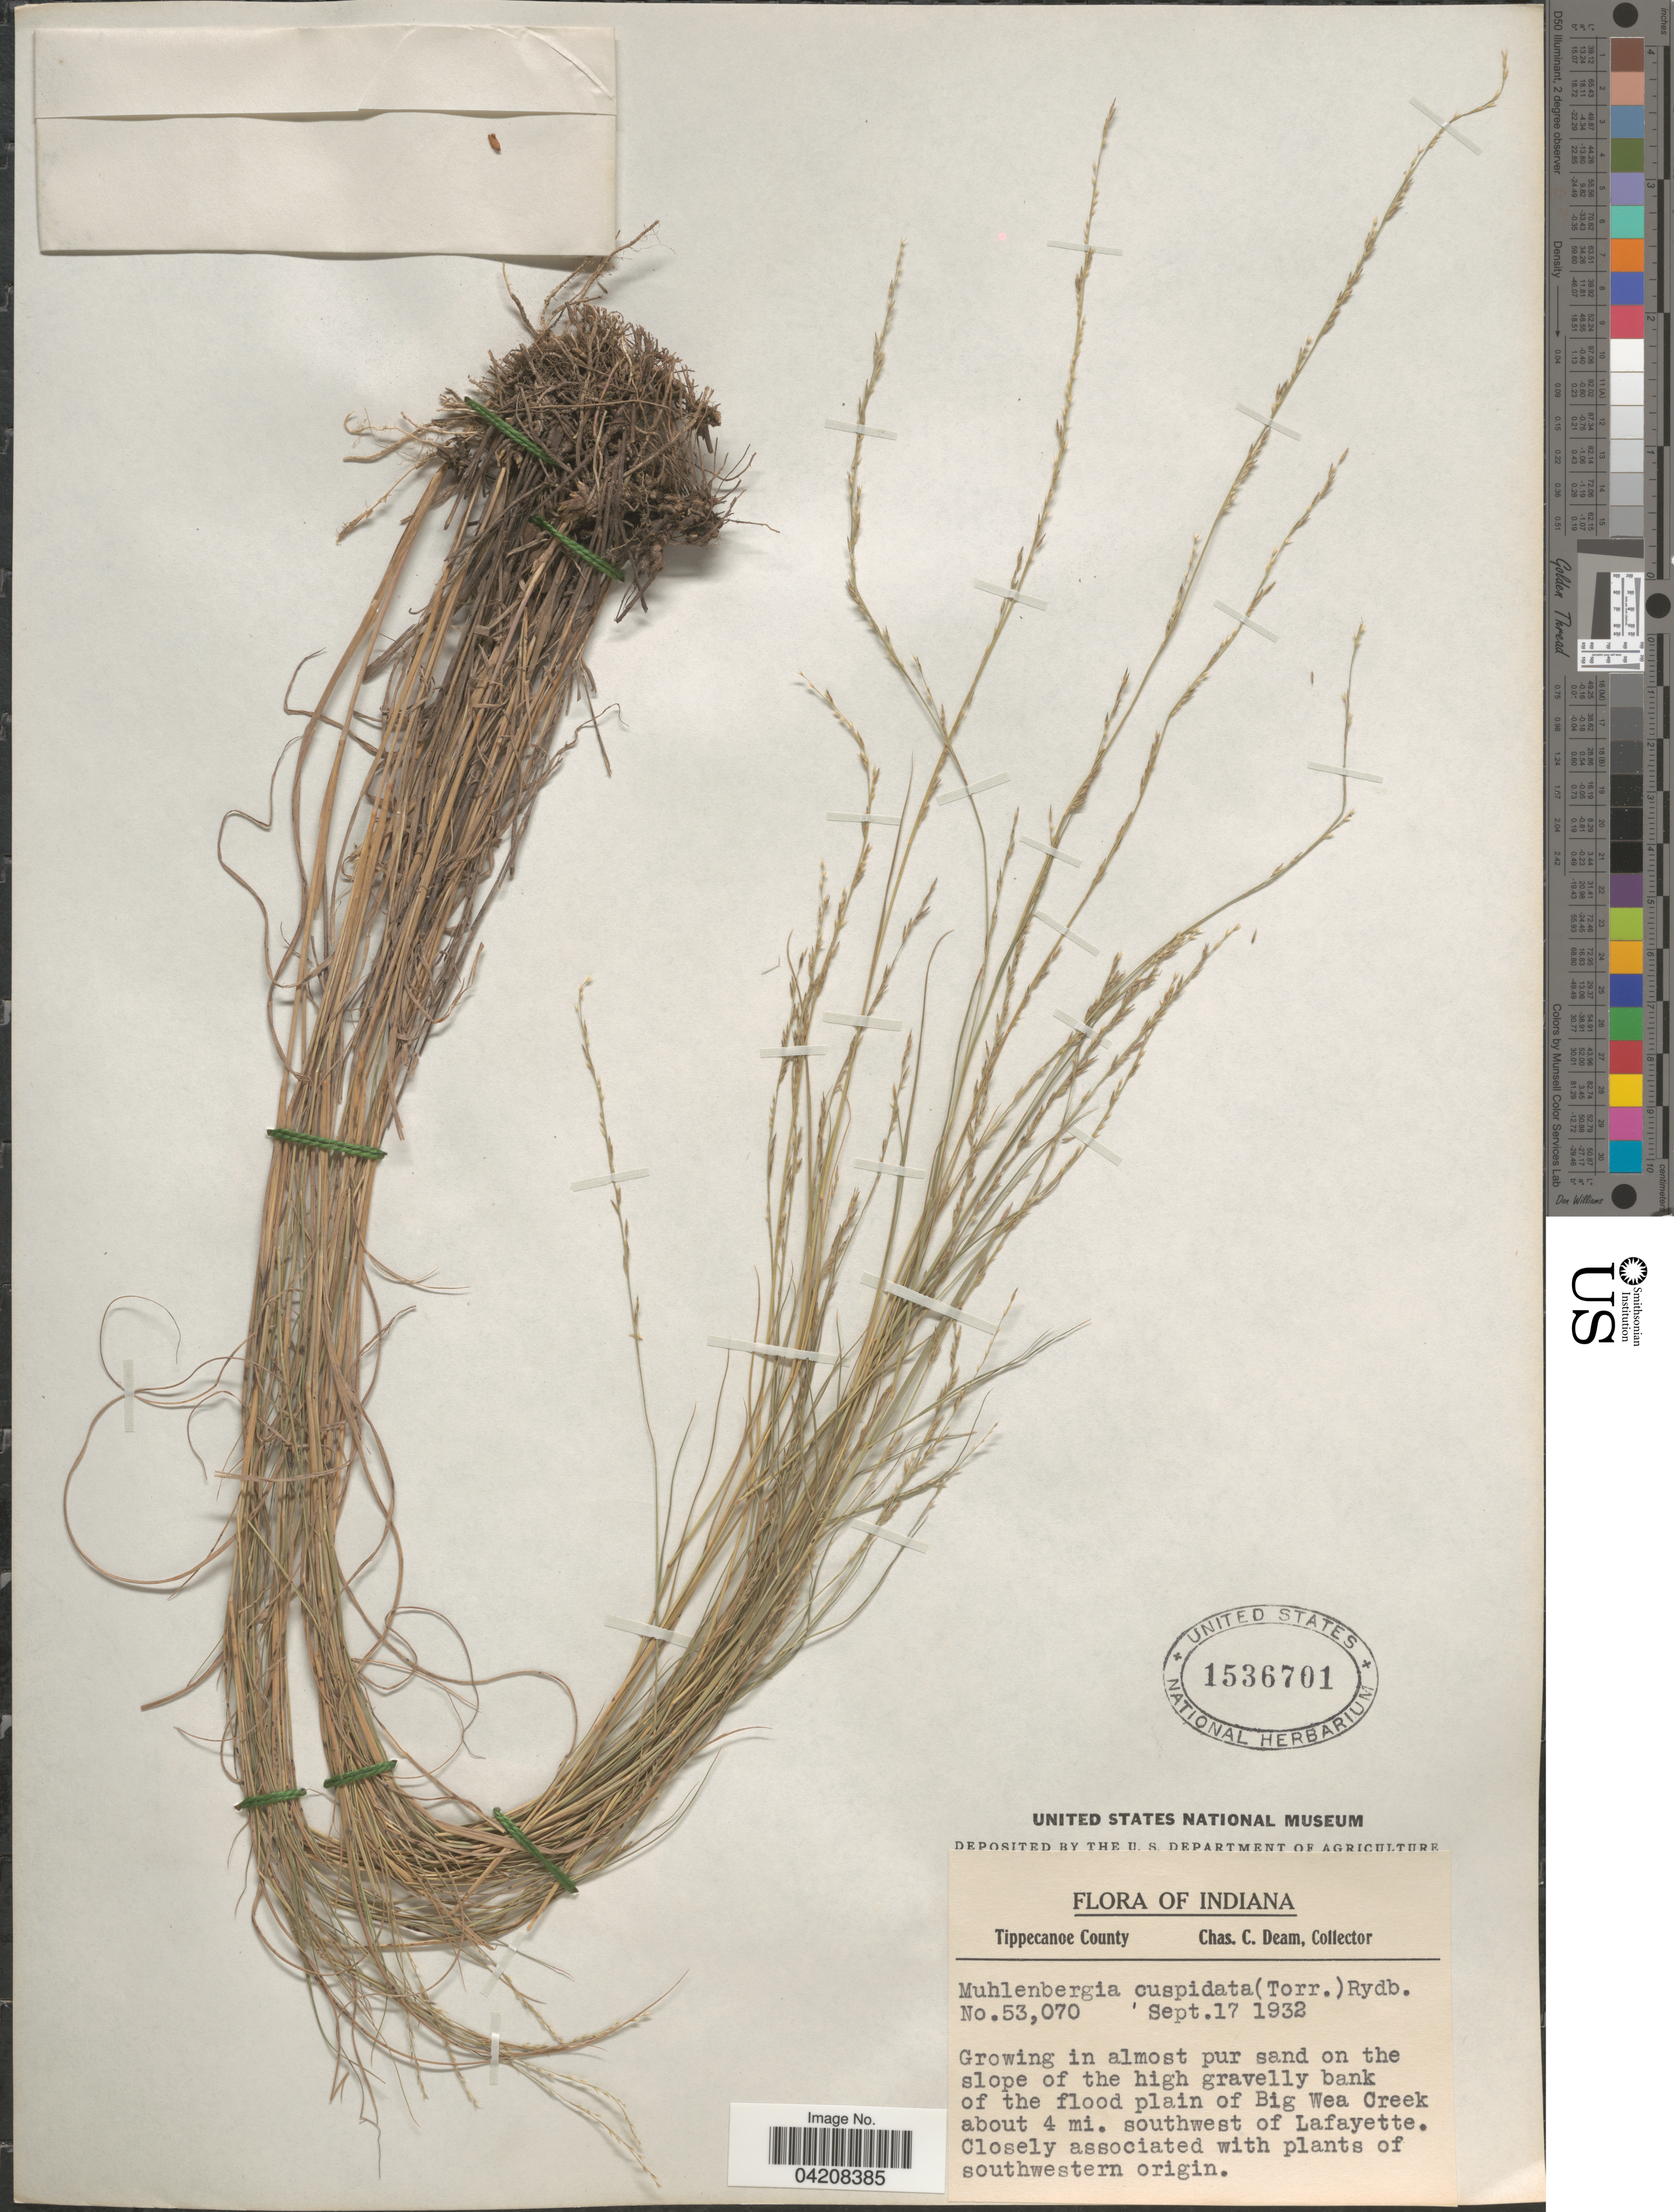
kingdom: Plantae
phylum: Tracheophyta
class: Liliopsida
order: Poales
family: Poaceae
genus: Muhlenbergia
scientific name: Muhlenbergia cuspidata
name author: (Torr. ex Hook.) Rydb.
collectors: C. C. Deam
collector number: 53070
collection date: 1932-09-17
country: United States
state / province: Indiana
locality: Growing in almost pur sand on the slope of the high gravelly bank of the flood plain of Big Wea Creek about 4 mi. southwest of Lafayette.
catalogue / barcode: US 1536701